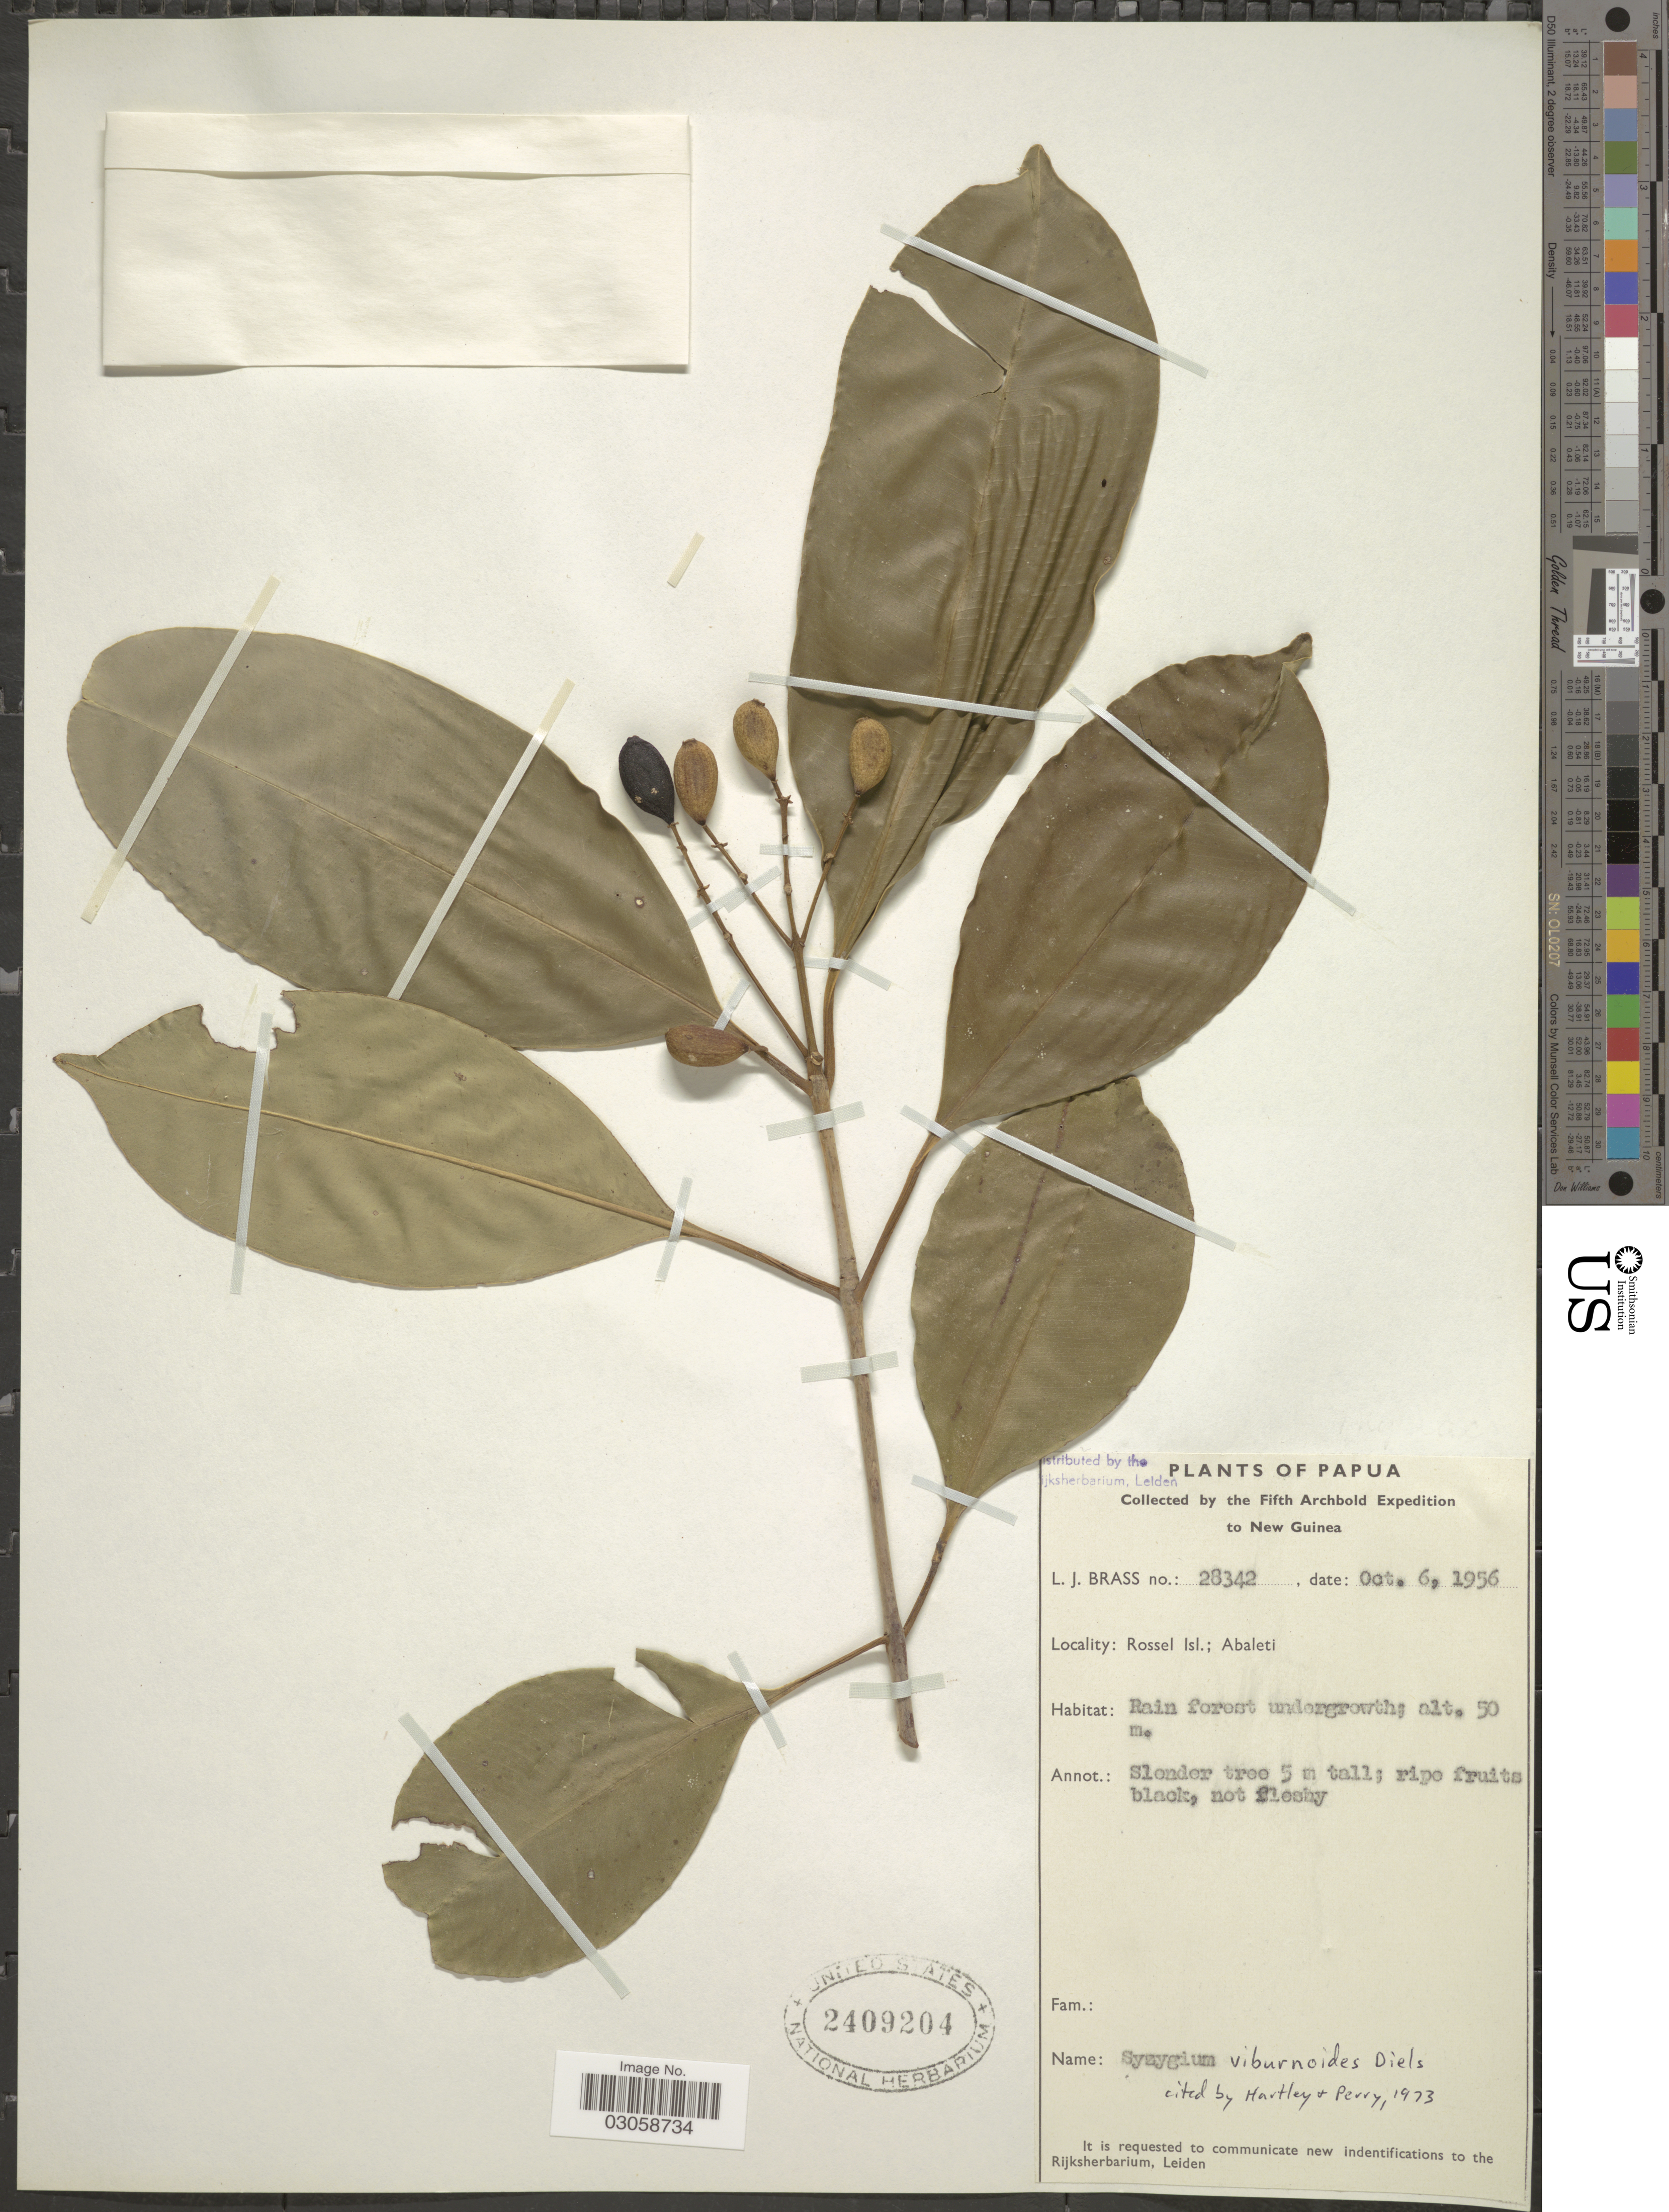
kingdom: Plantae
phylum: Tracheophyta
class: Magnoliopsida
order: Myrtales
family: Myrtaceae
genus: Syzygium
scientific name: Syzygium viburnoides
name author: Diels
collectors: L. J. Brass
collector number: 28342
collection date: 1956-10-06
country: Papua New Guinea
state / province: Milne Bay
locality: Papua, New Guinea. Rossel Isl.; Abaleti.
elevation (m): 50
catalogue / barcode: US 2409204